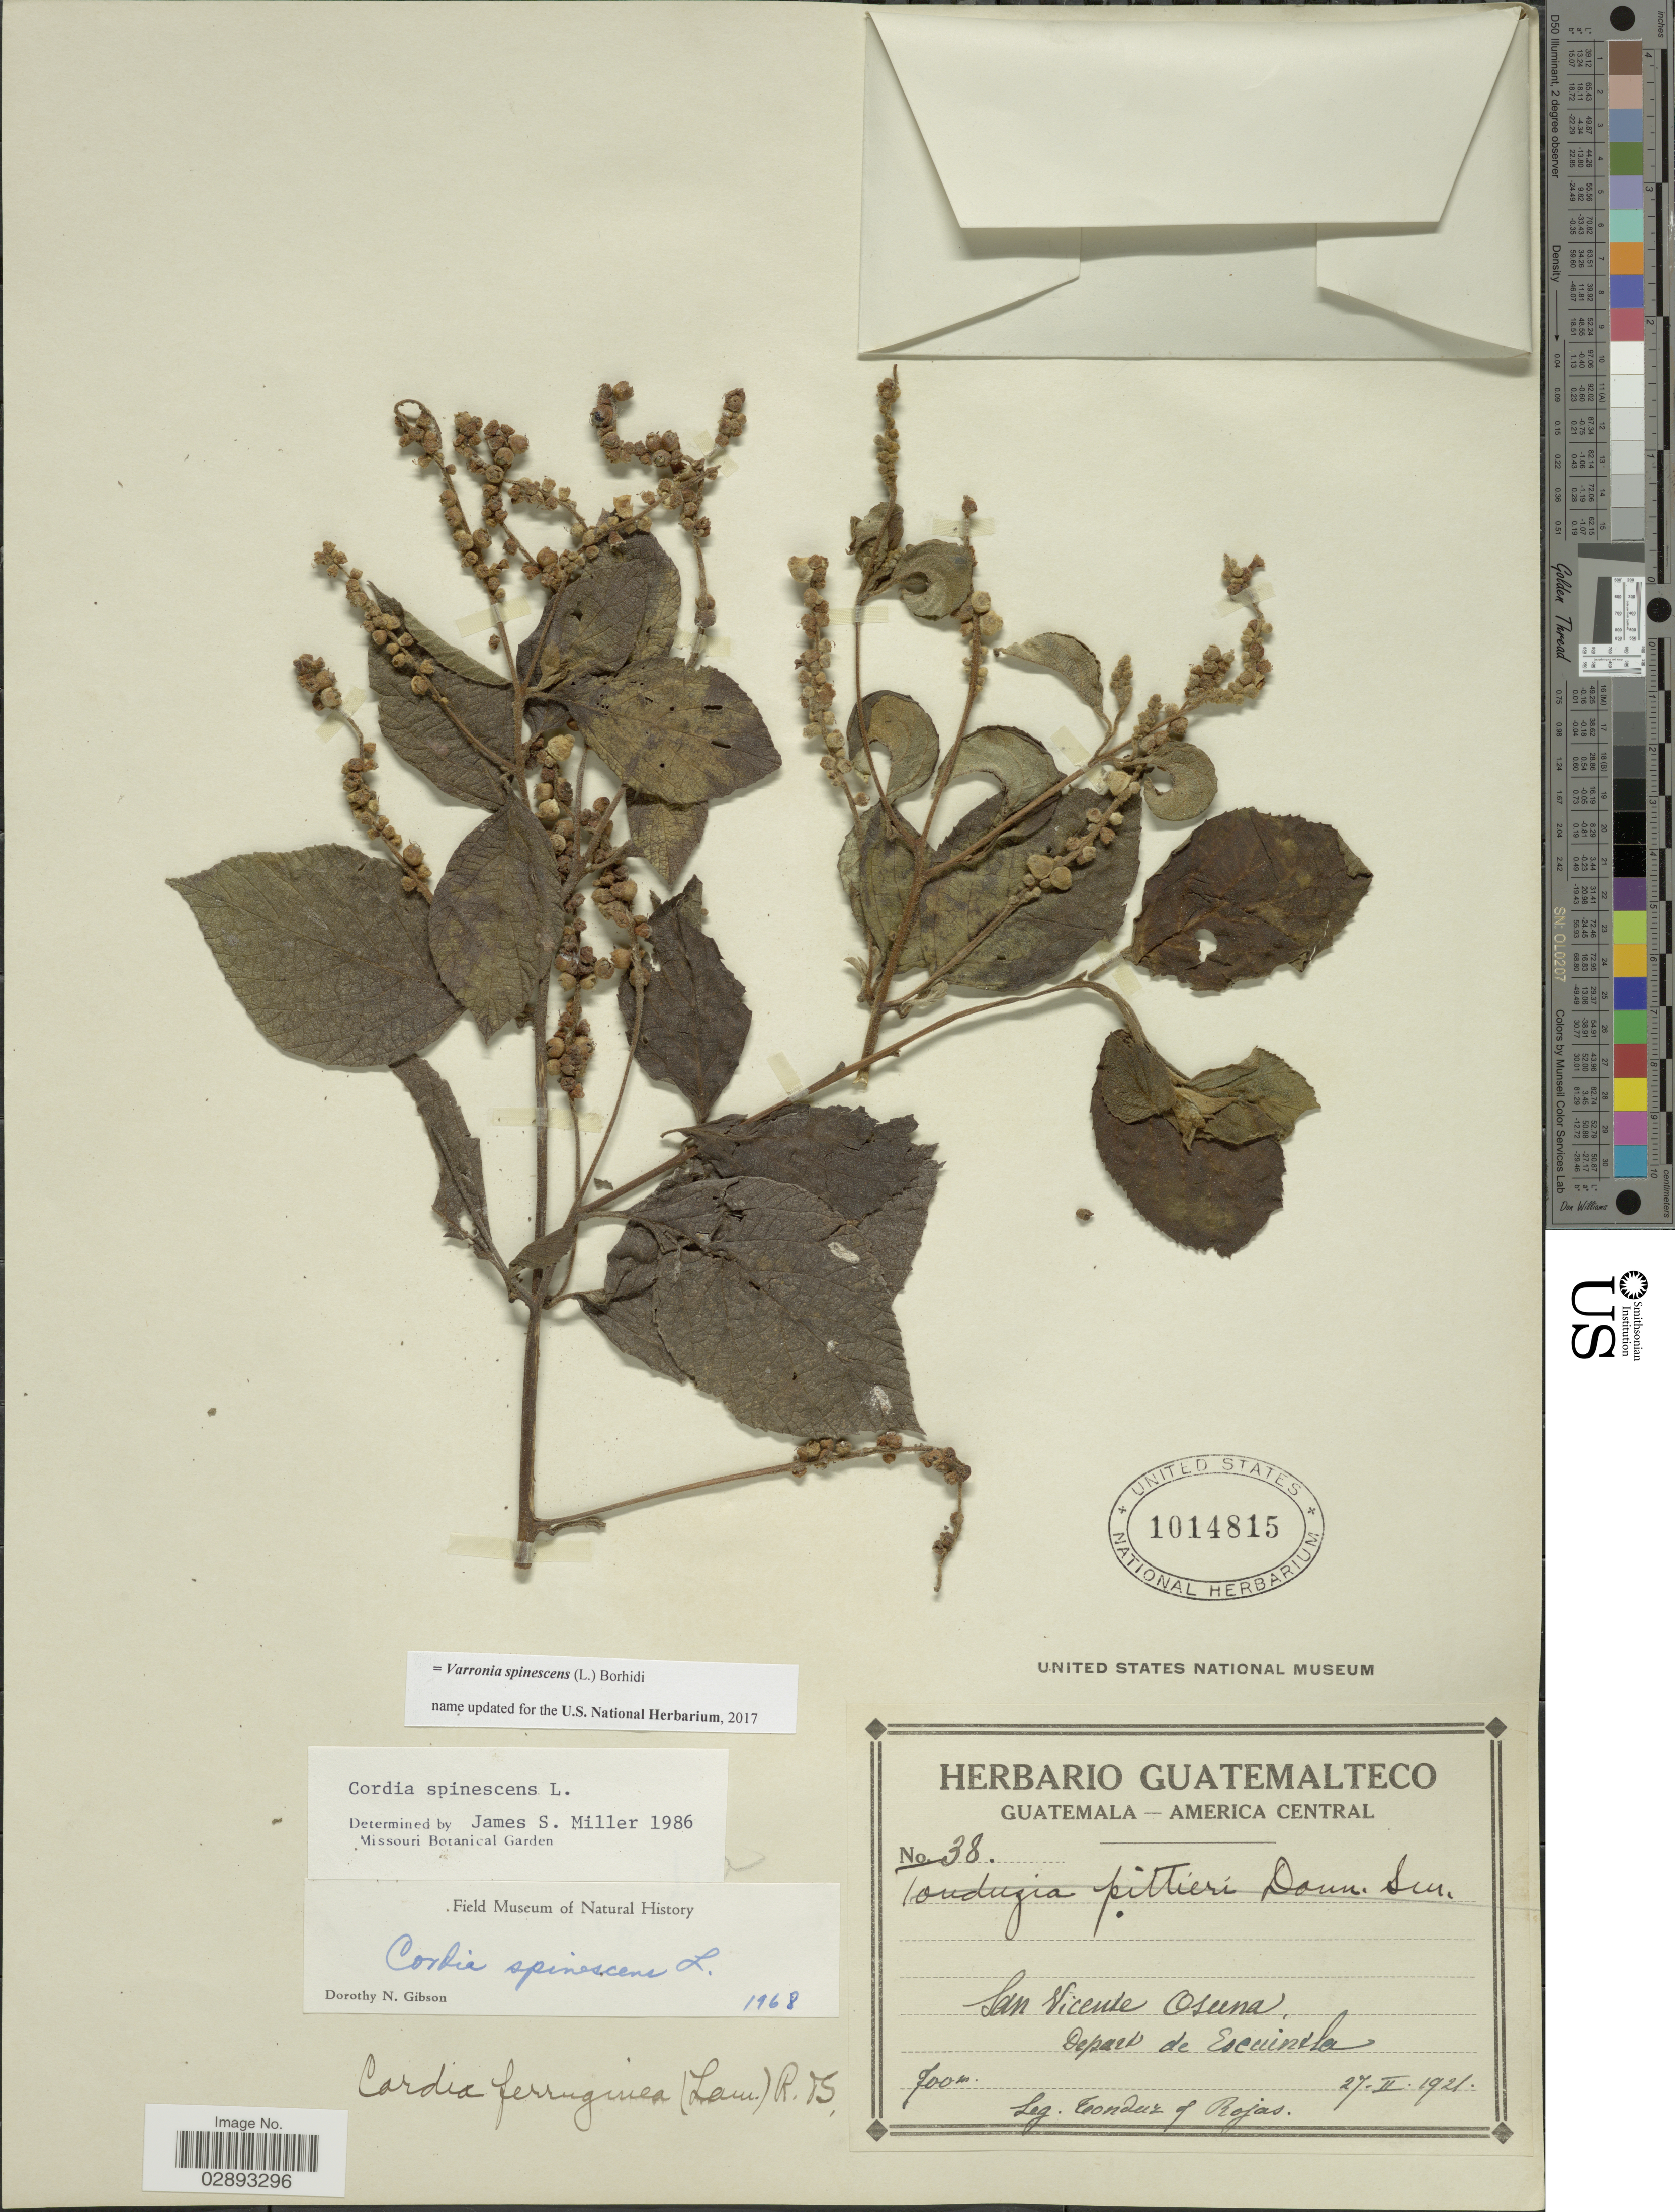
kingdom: Plantae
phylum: Tracheophyta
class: Magnoliopsida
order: Boraginales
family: Cordiaceae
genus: Varronia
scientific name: Varronia spinescens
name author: (L.) Borhidi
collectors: Tonduz & Rojas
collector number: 38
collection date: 1921-02-27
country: Guatemala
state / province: Escuintla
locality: San Vicente Osuna. Depart. de Escuintla.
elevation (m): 700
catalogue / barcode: US 1014815